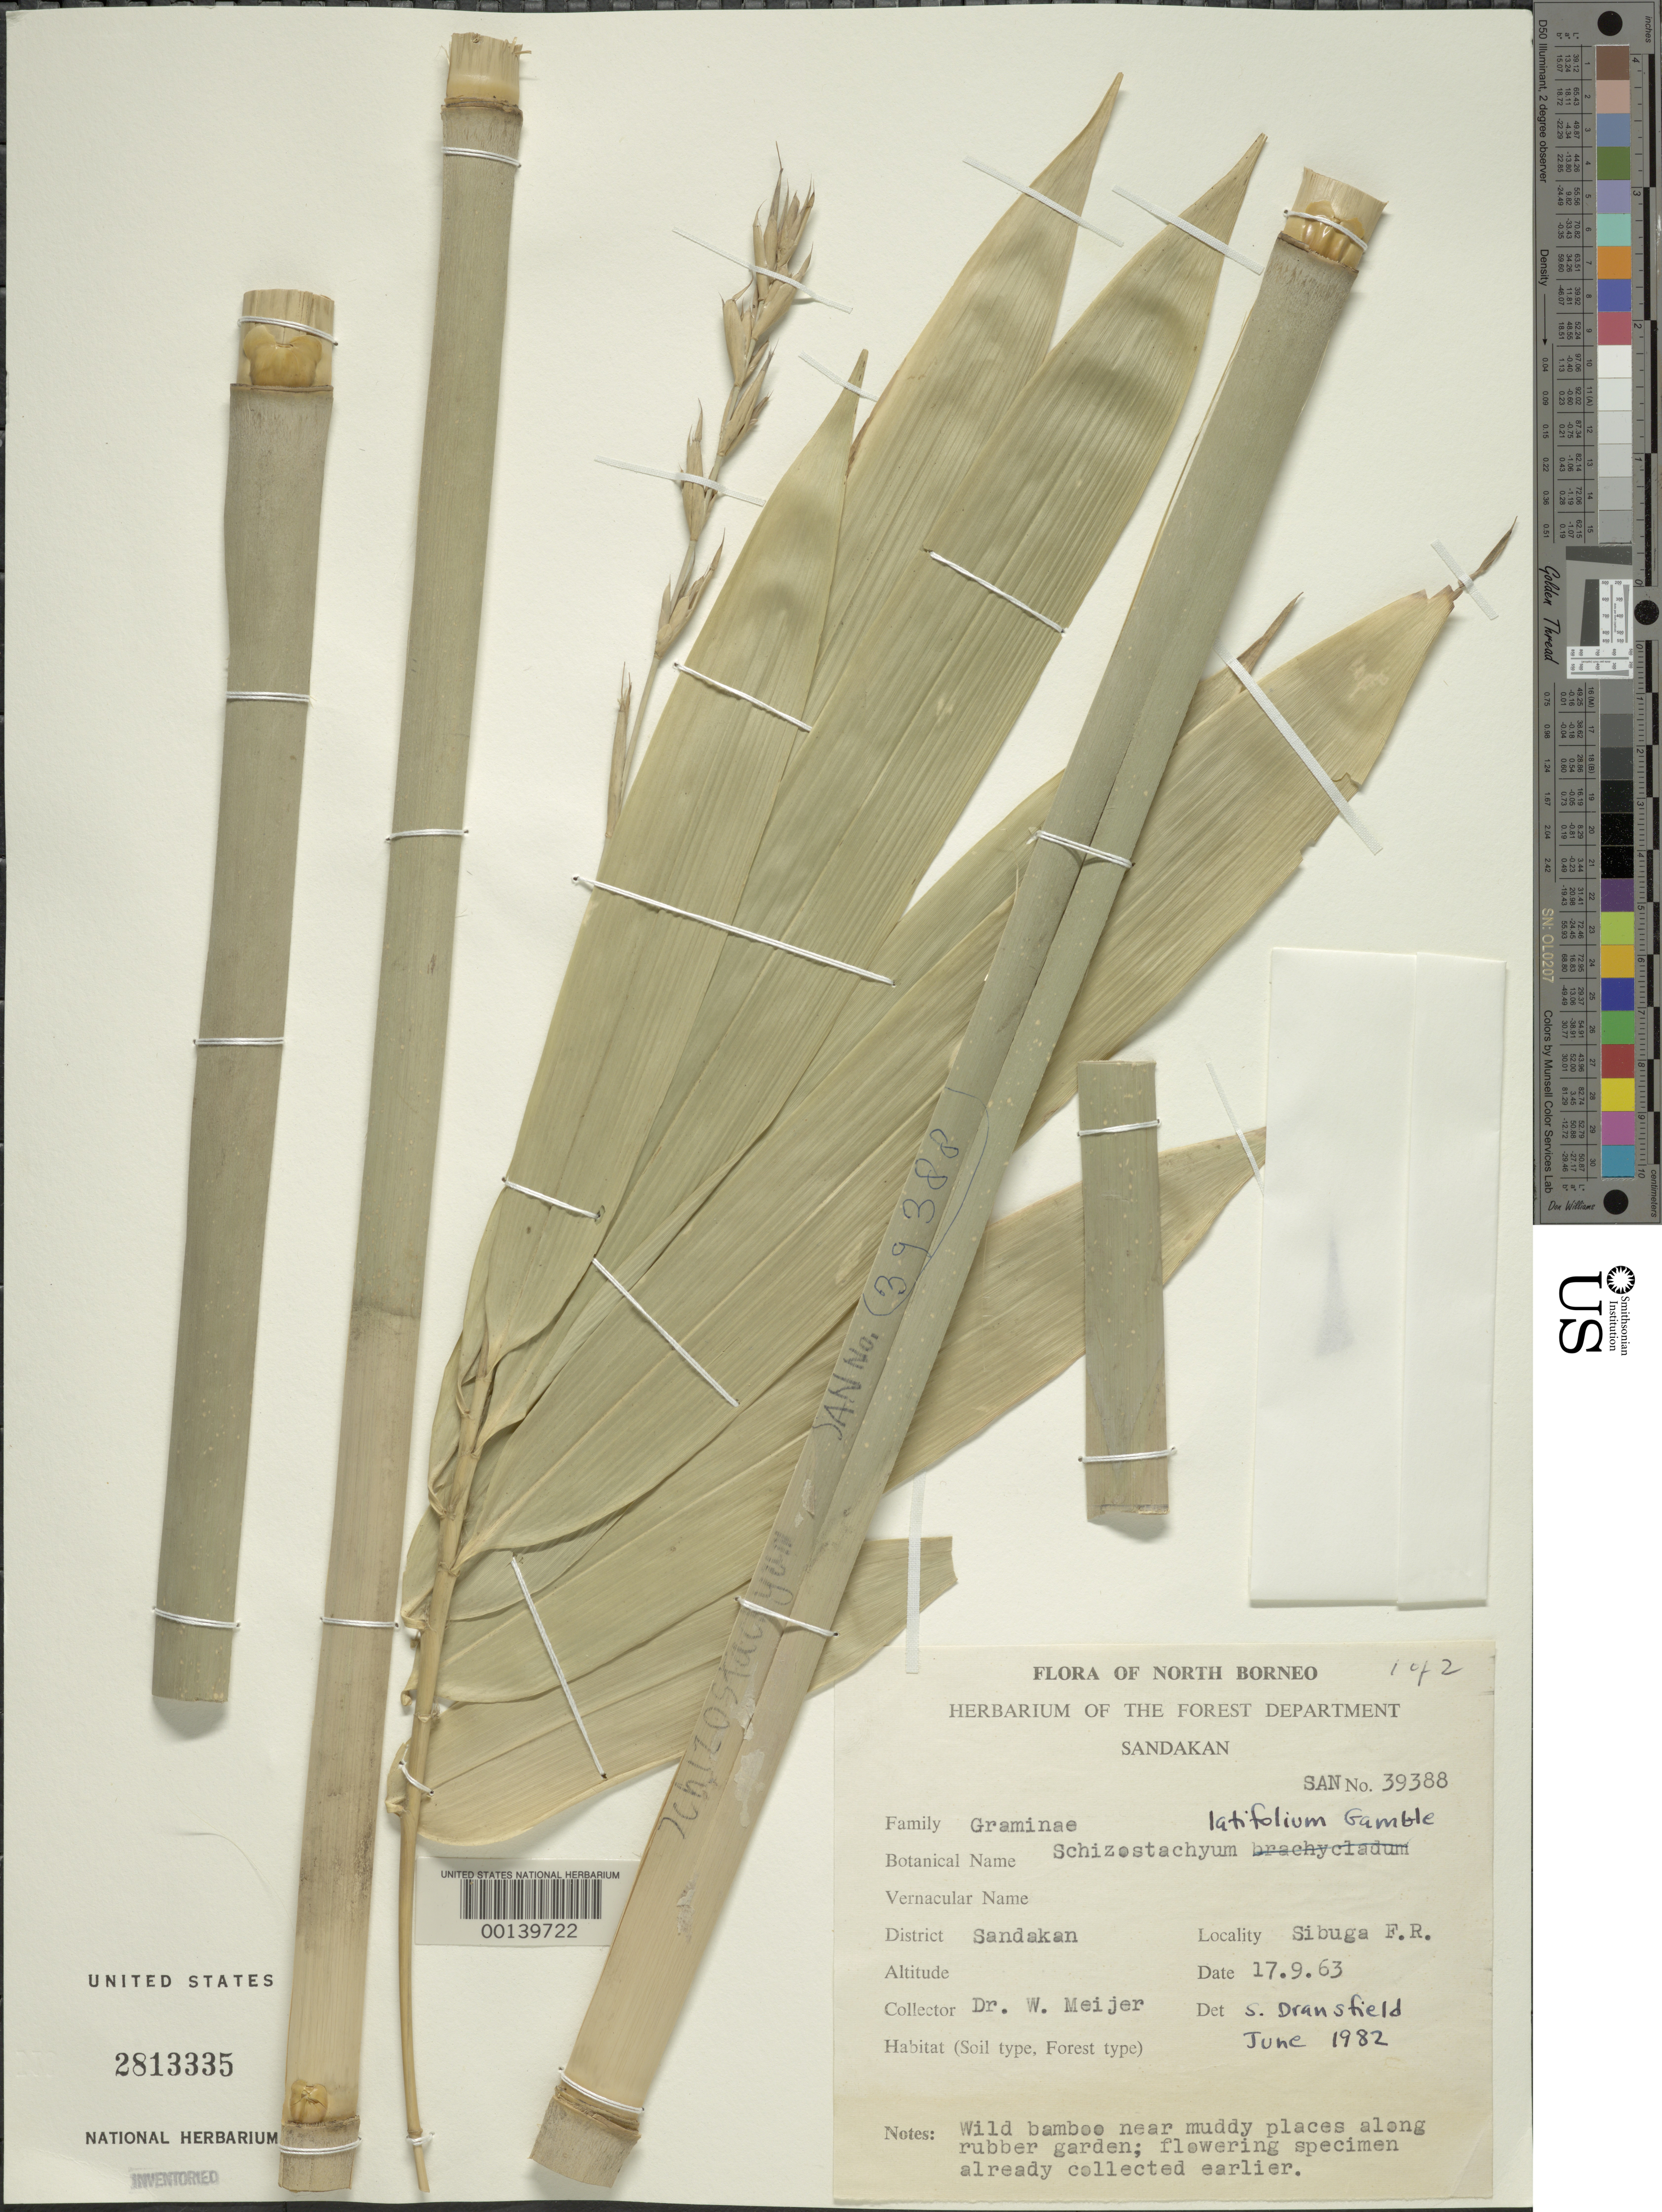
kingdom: Plantae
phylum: Tracheophyta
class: Liliopsida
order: Poales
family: Poaceae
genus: Schizostachyum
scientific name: Schizostachyum latifolium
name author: Gamble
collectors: W. Meijer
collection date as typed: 17 Sep 1963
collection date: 1963-09-17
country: Malaysia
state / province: Sabah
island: Borneo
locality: Sibuga rd.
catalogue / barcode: US 2813335